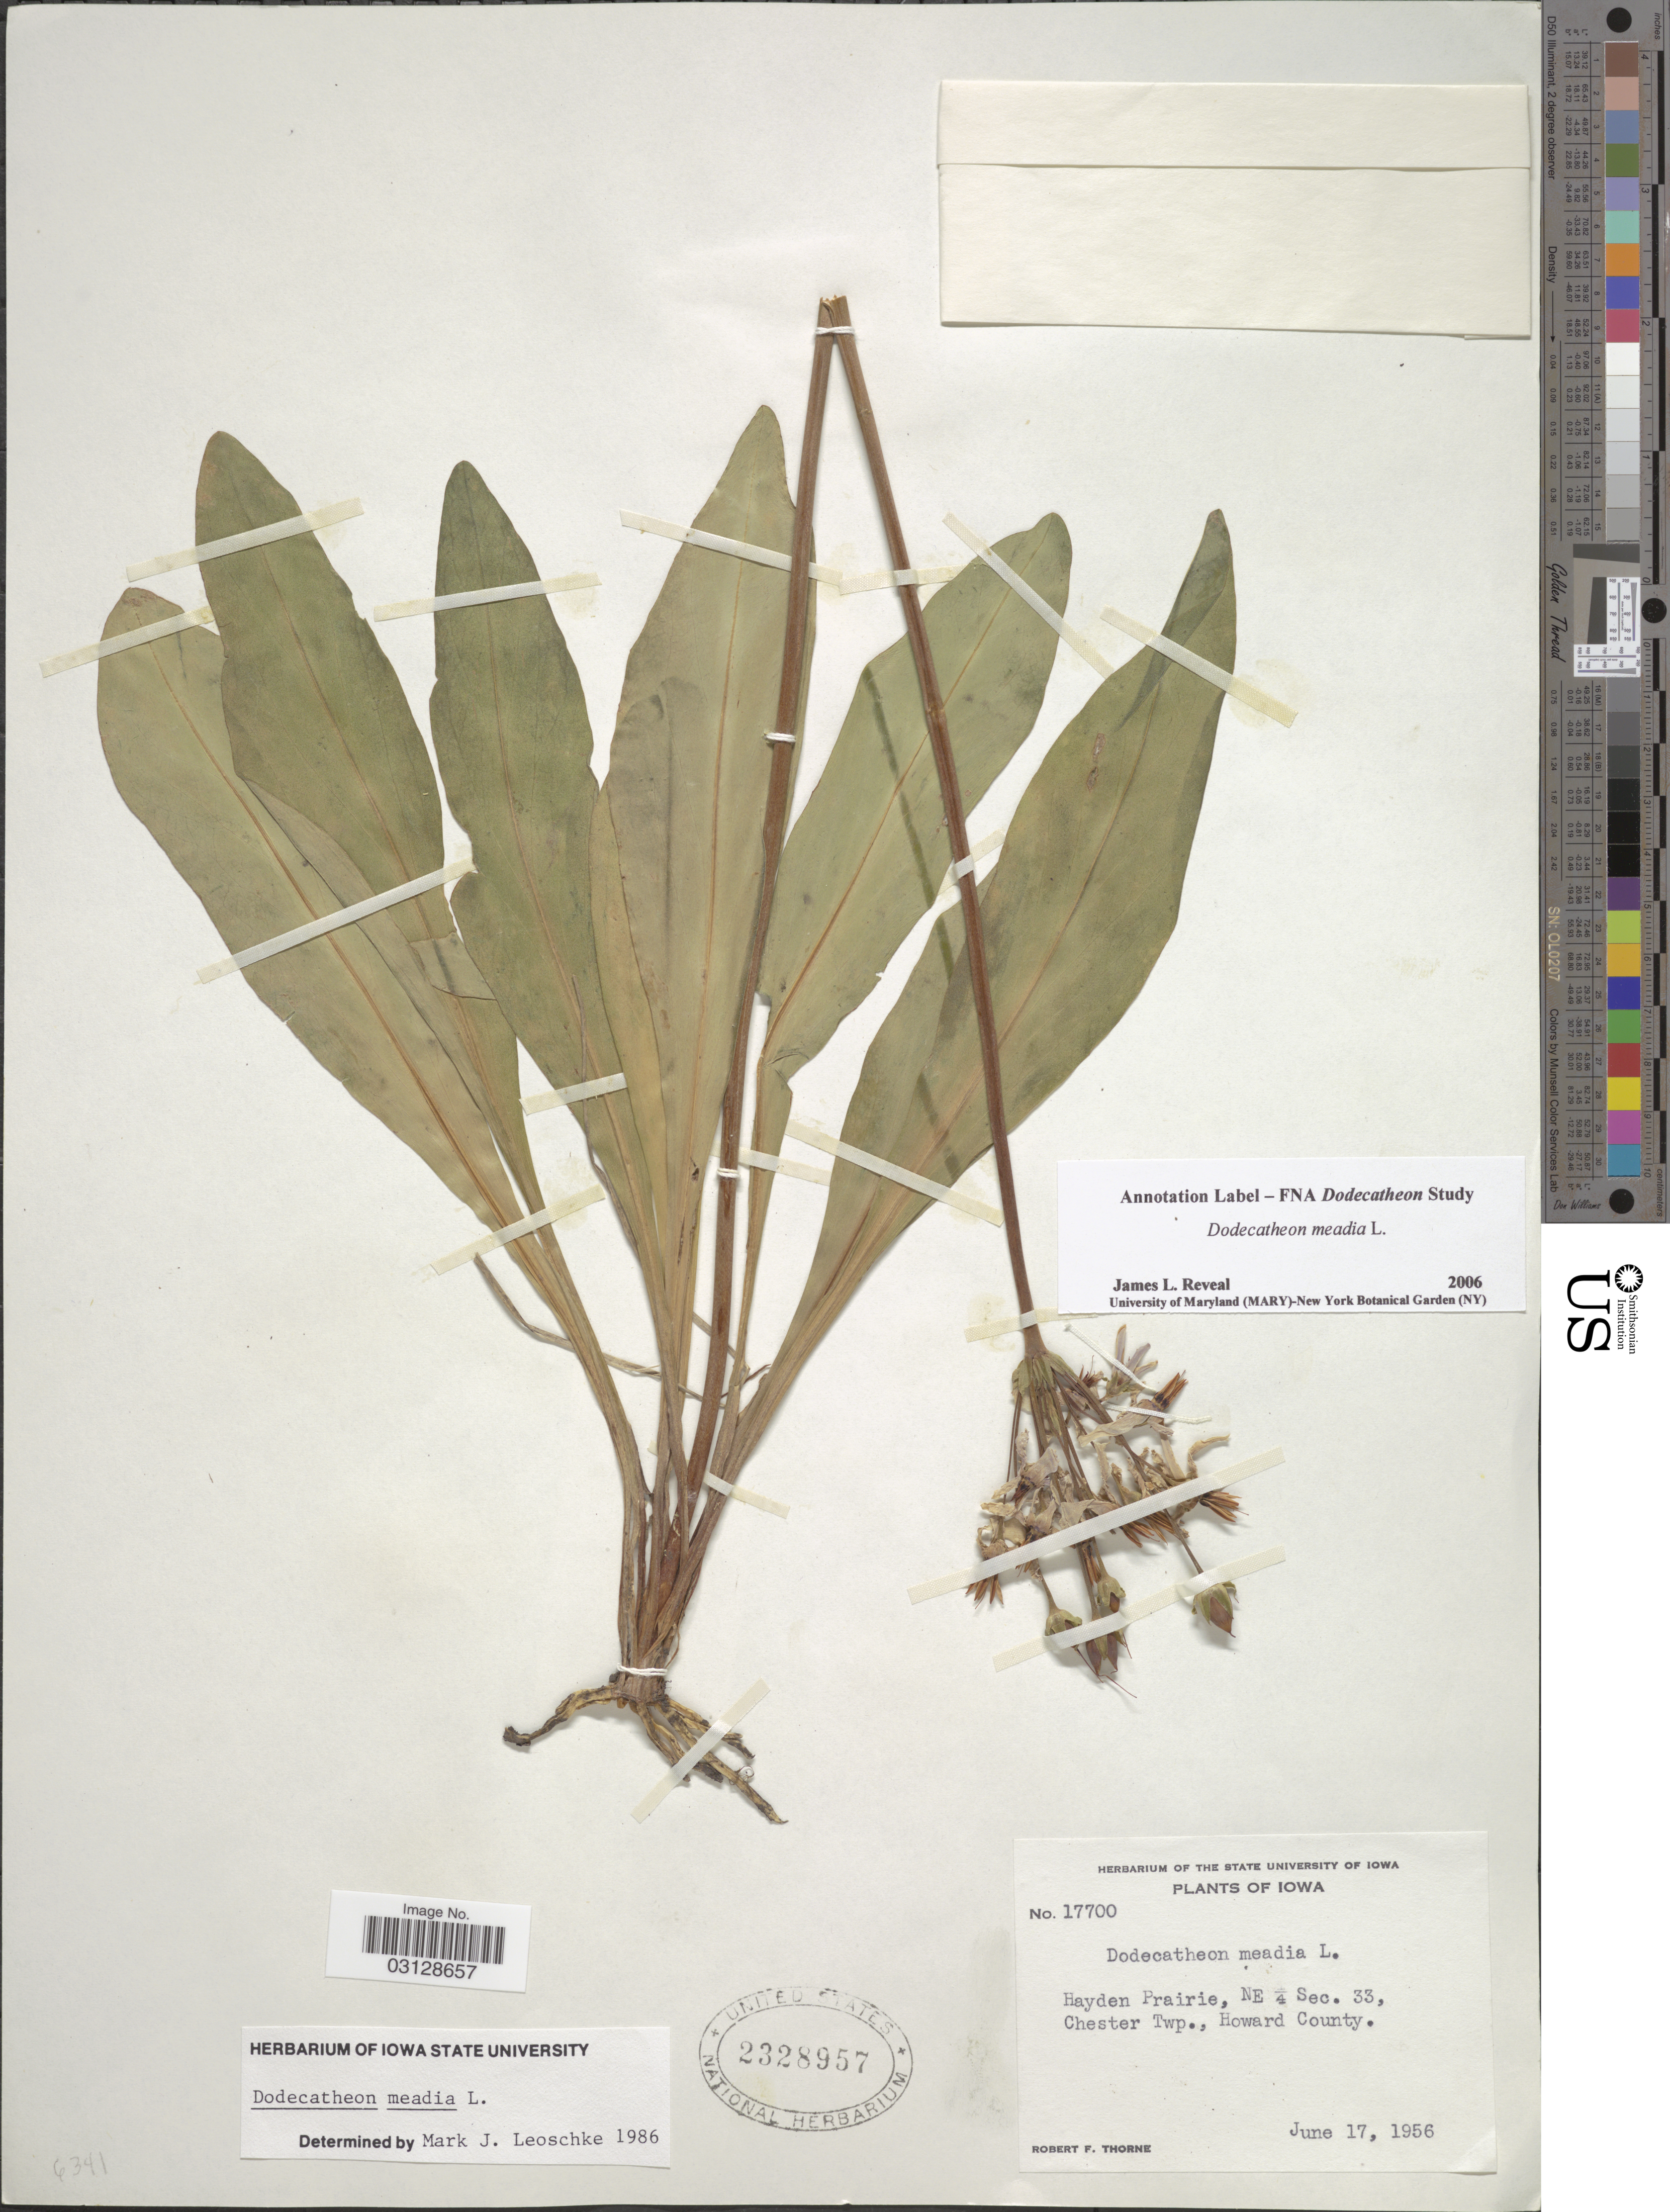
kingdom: Plantae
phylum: Tracheophyta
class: Magnoliopsida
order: Ericales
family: Primulaceae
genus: Dodecatheon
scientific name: Dodecatheon meadia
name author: L.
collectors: R. F. Thorne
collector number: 17700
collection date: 1956-06-17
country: United States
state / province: Iowa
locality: Hayden Prairie, NE ¼ Sec. 33, Chester Twp., Howard County.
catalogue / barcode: US 2328957